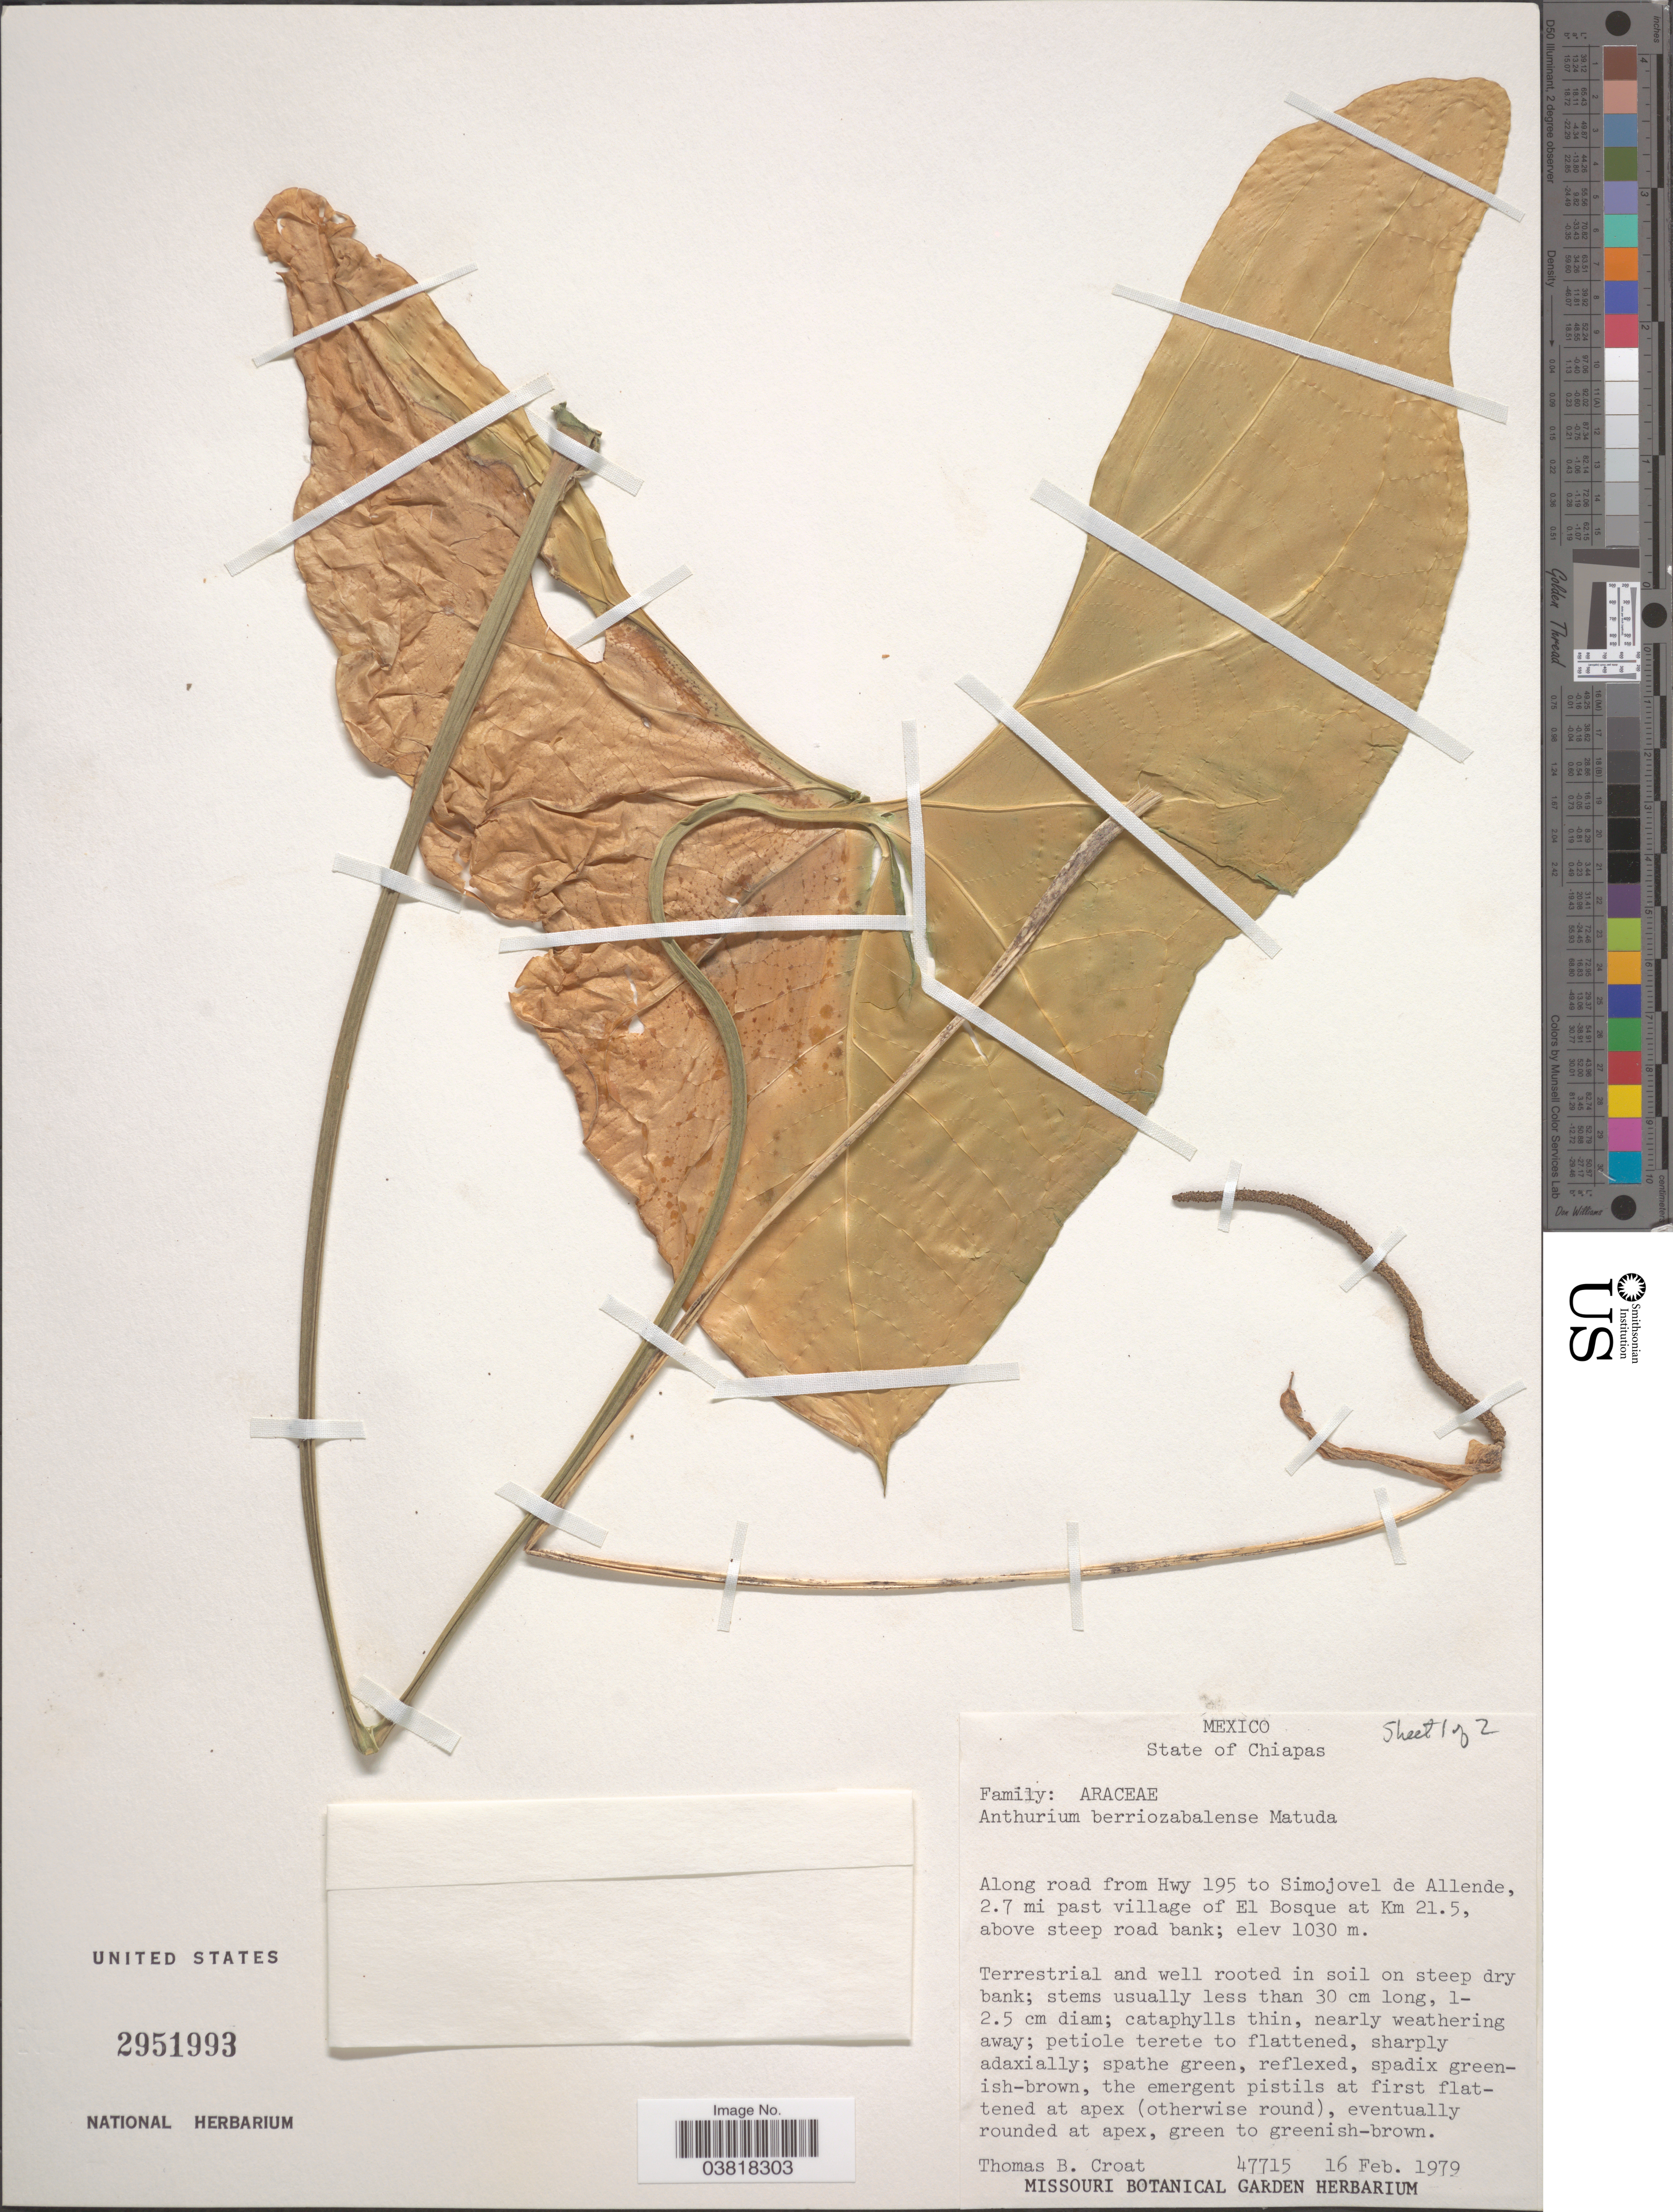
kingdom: Plantae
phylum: Tracheophyta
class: Liliopsida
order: Alismatales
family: Araceae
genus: Anthurium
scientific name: Anthurium berriozabalense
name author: Matuda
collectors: T. B. Croat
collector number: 47715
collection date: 1979-02-16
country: Mexico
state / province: Chiapas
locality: Along road from Hwy 195 to Simojovel de Allende, 2.7 mi past village of El Bosque at km 21.5; above steep road bank.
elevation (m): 1030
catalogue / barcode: US 2951993